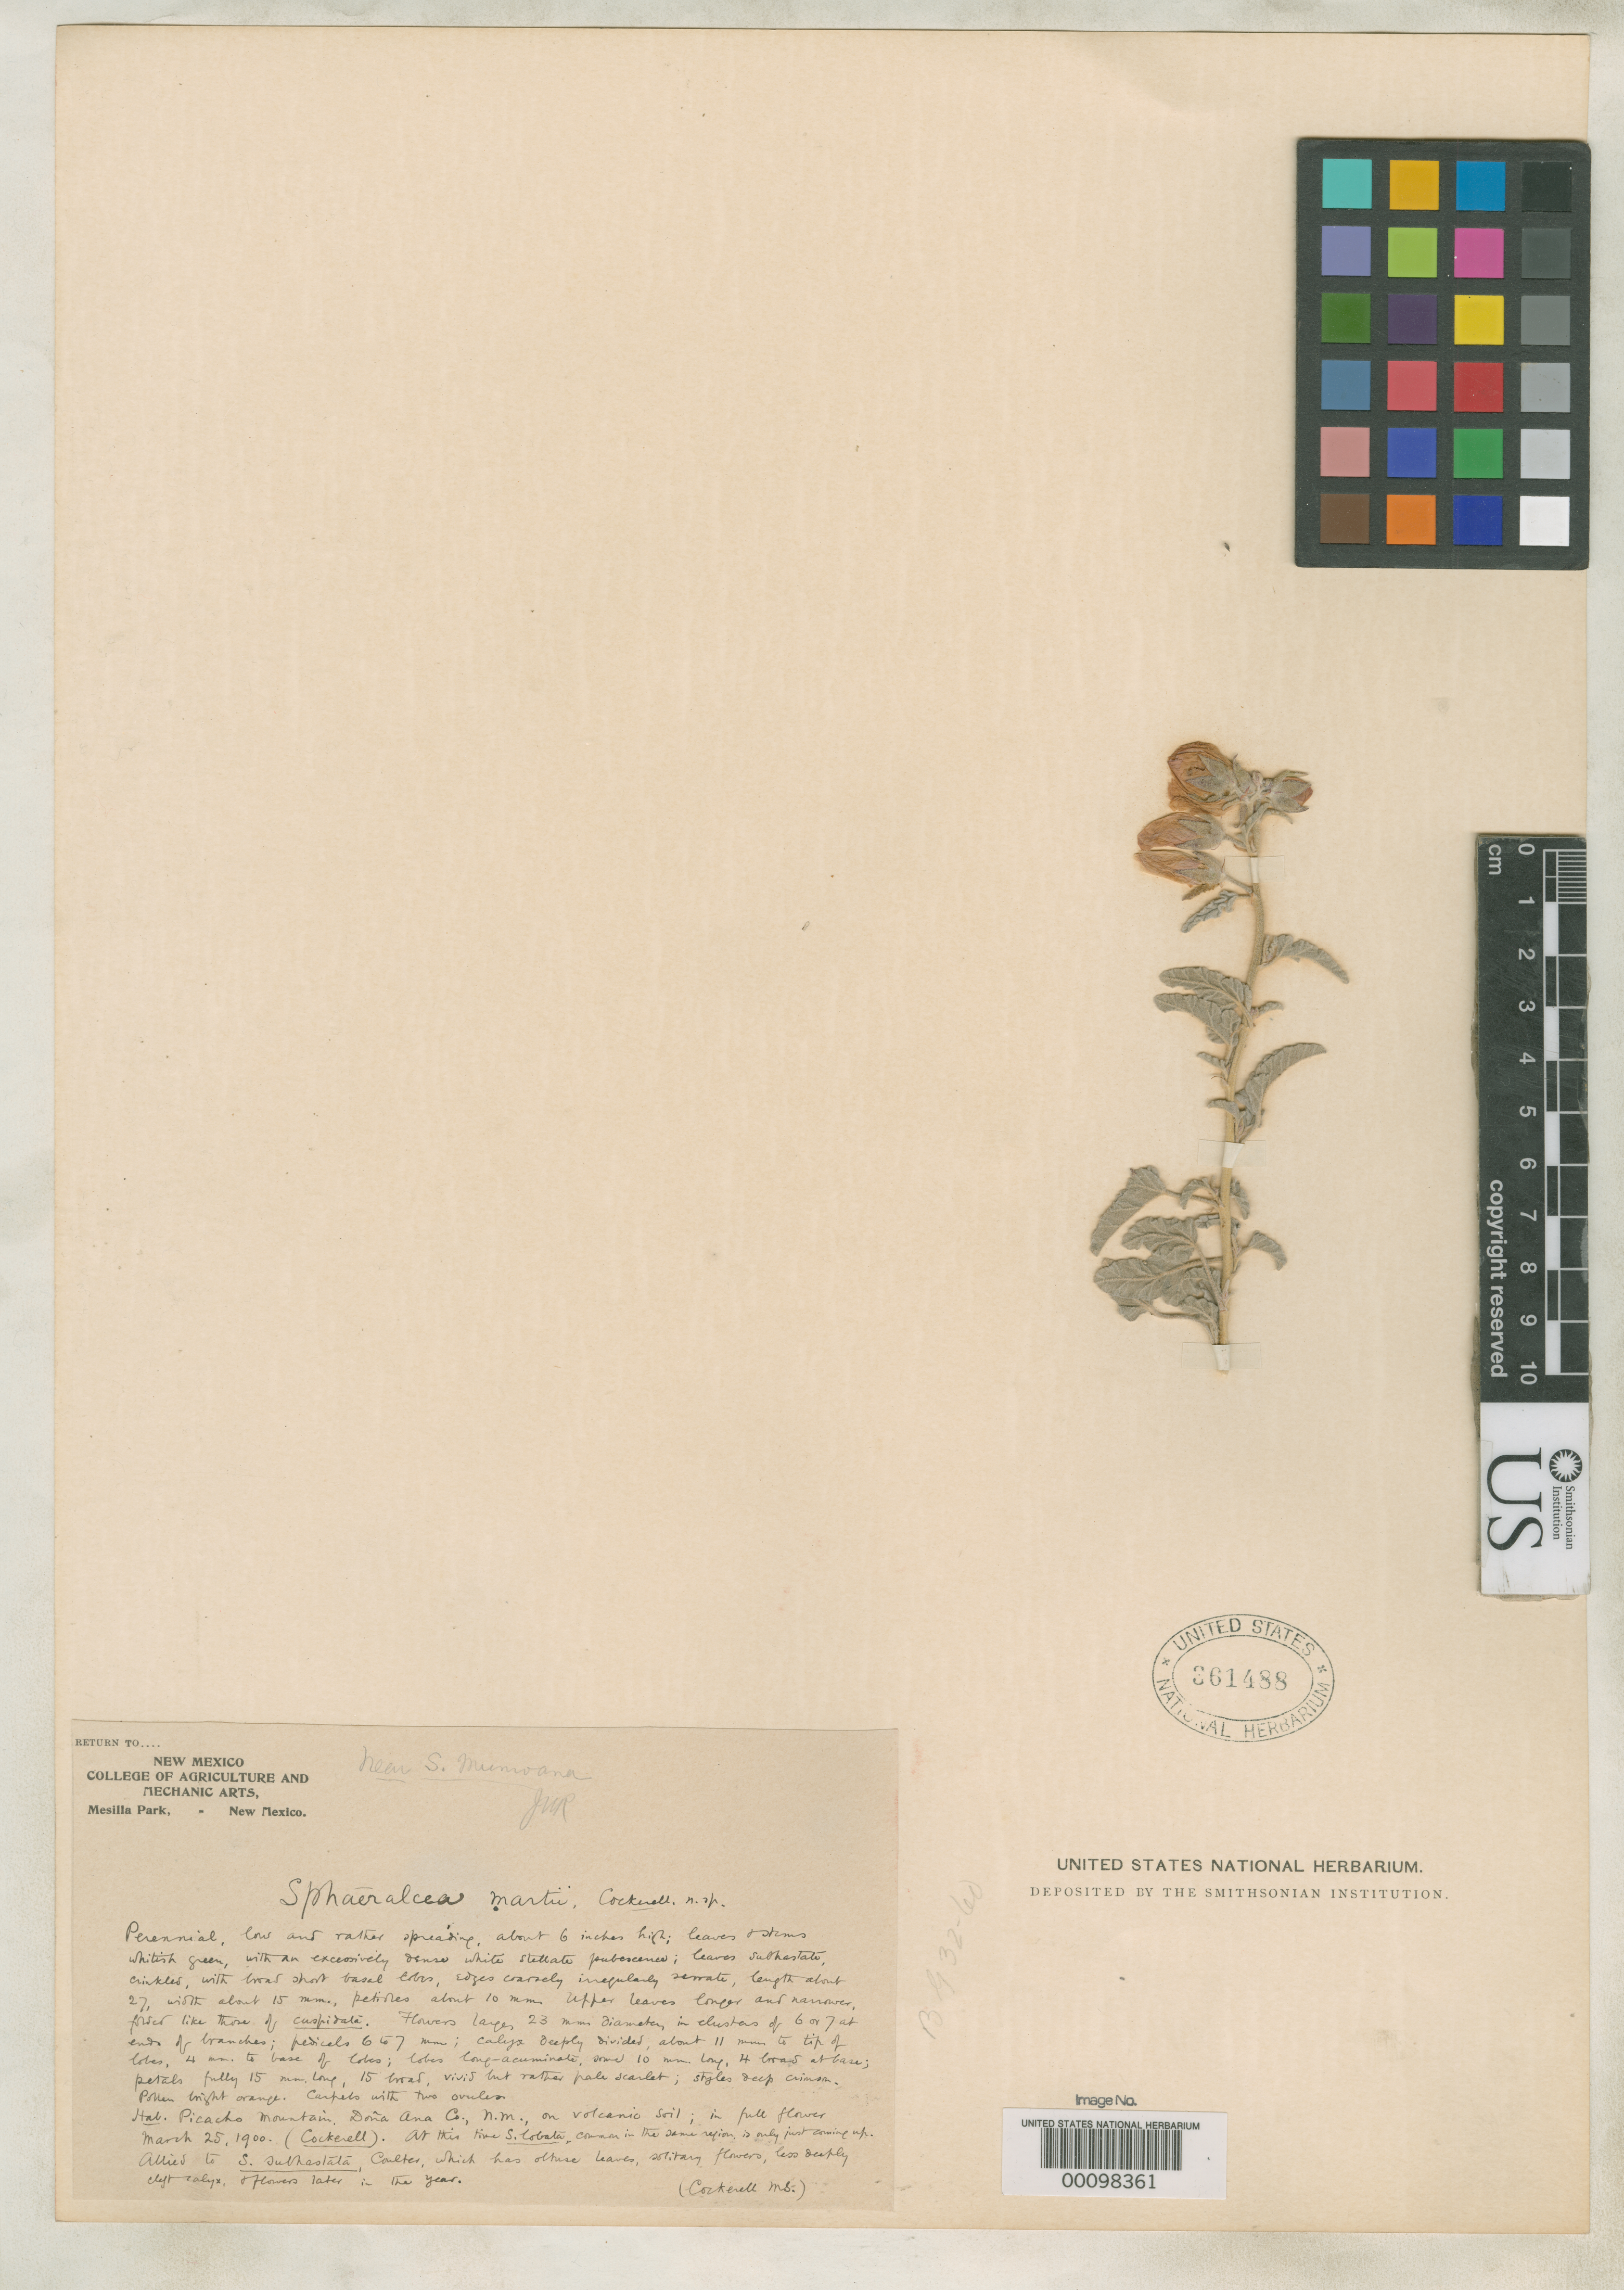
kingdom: Plantae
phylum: Tracheophyta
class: Magnoliopsida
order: Malvales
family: Malvaceae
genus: Sphaeralcea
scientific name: Sphaeralcea martii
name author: Cockerell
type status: Type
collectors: T. Cockerell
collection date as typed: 25 Mar 1900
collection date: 1900-03-25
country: United States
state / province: New Mexico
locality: Picacho Mts., Mesilla Valley.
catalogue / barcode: US 361488